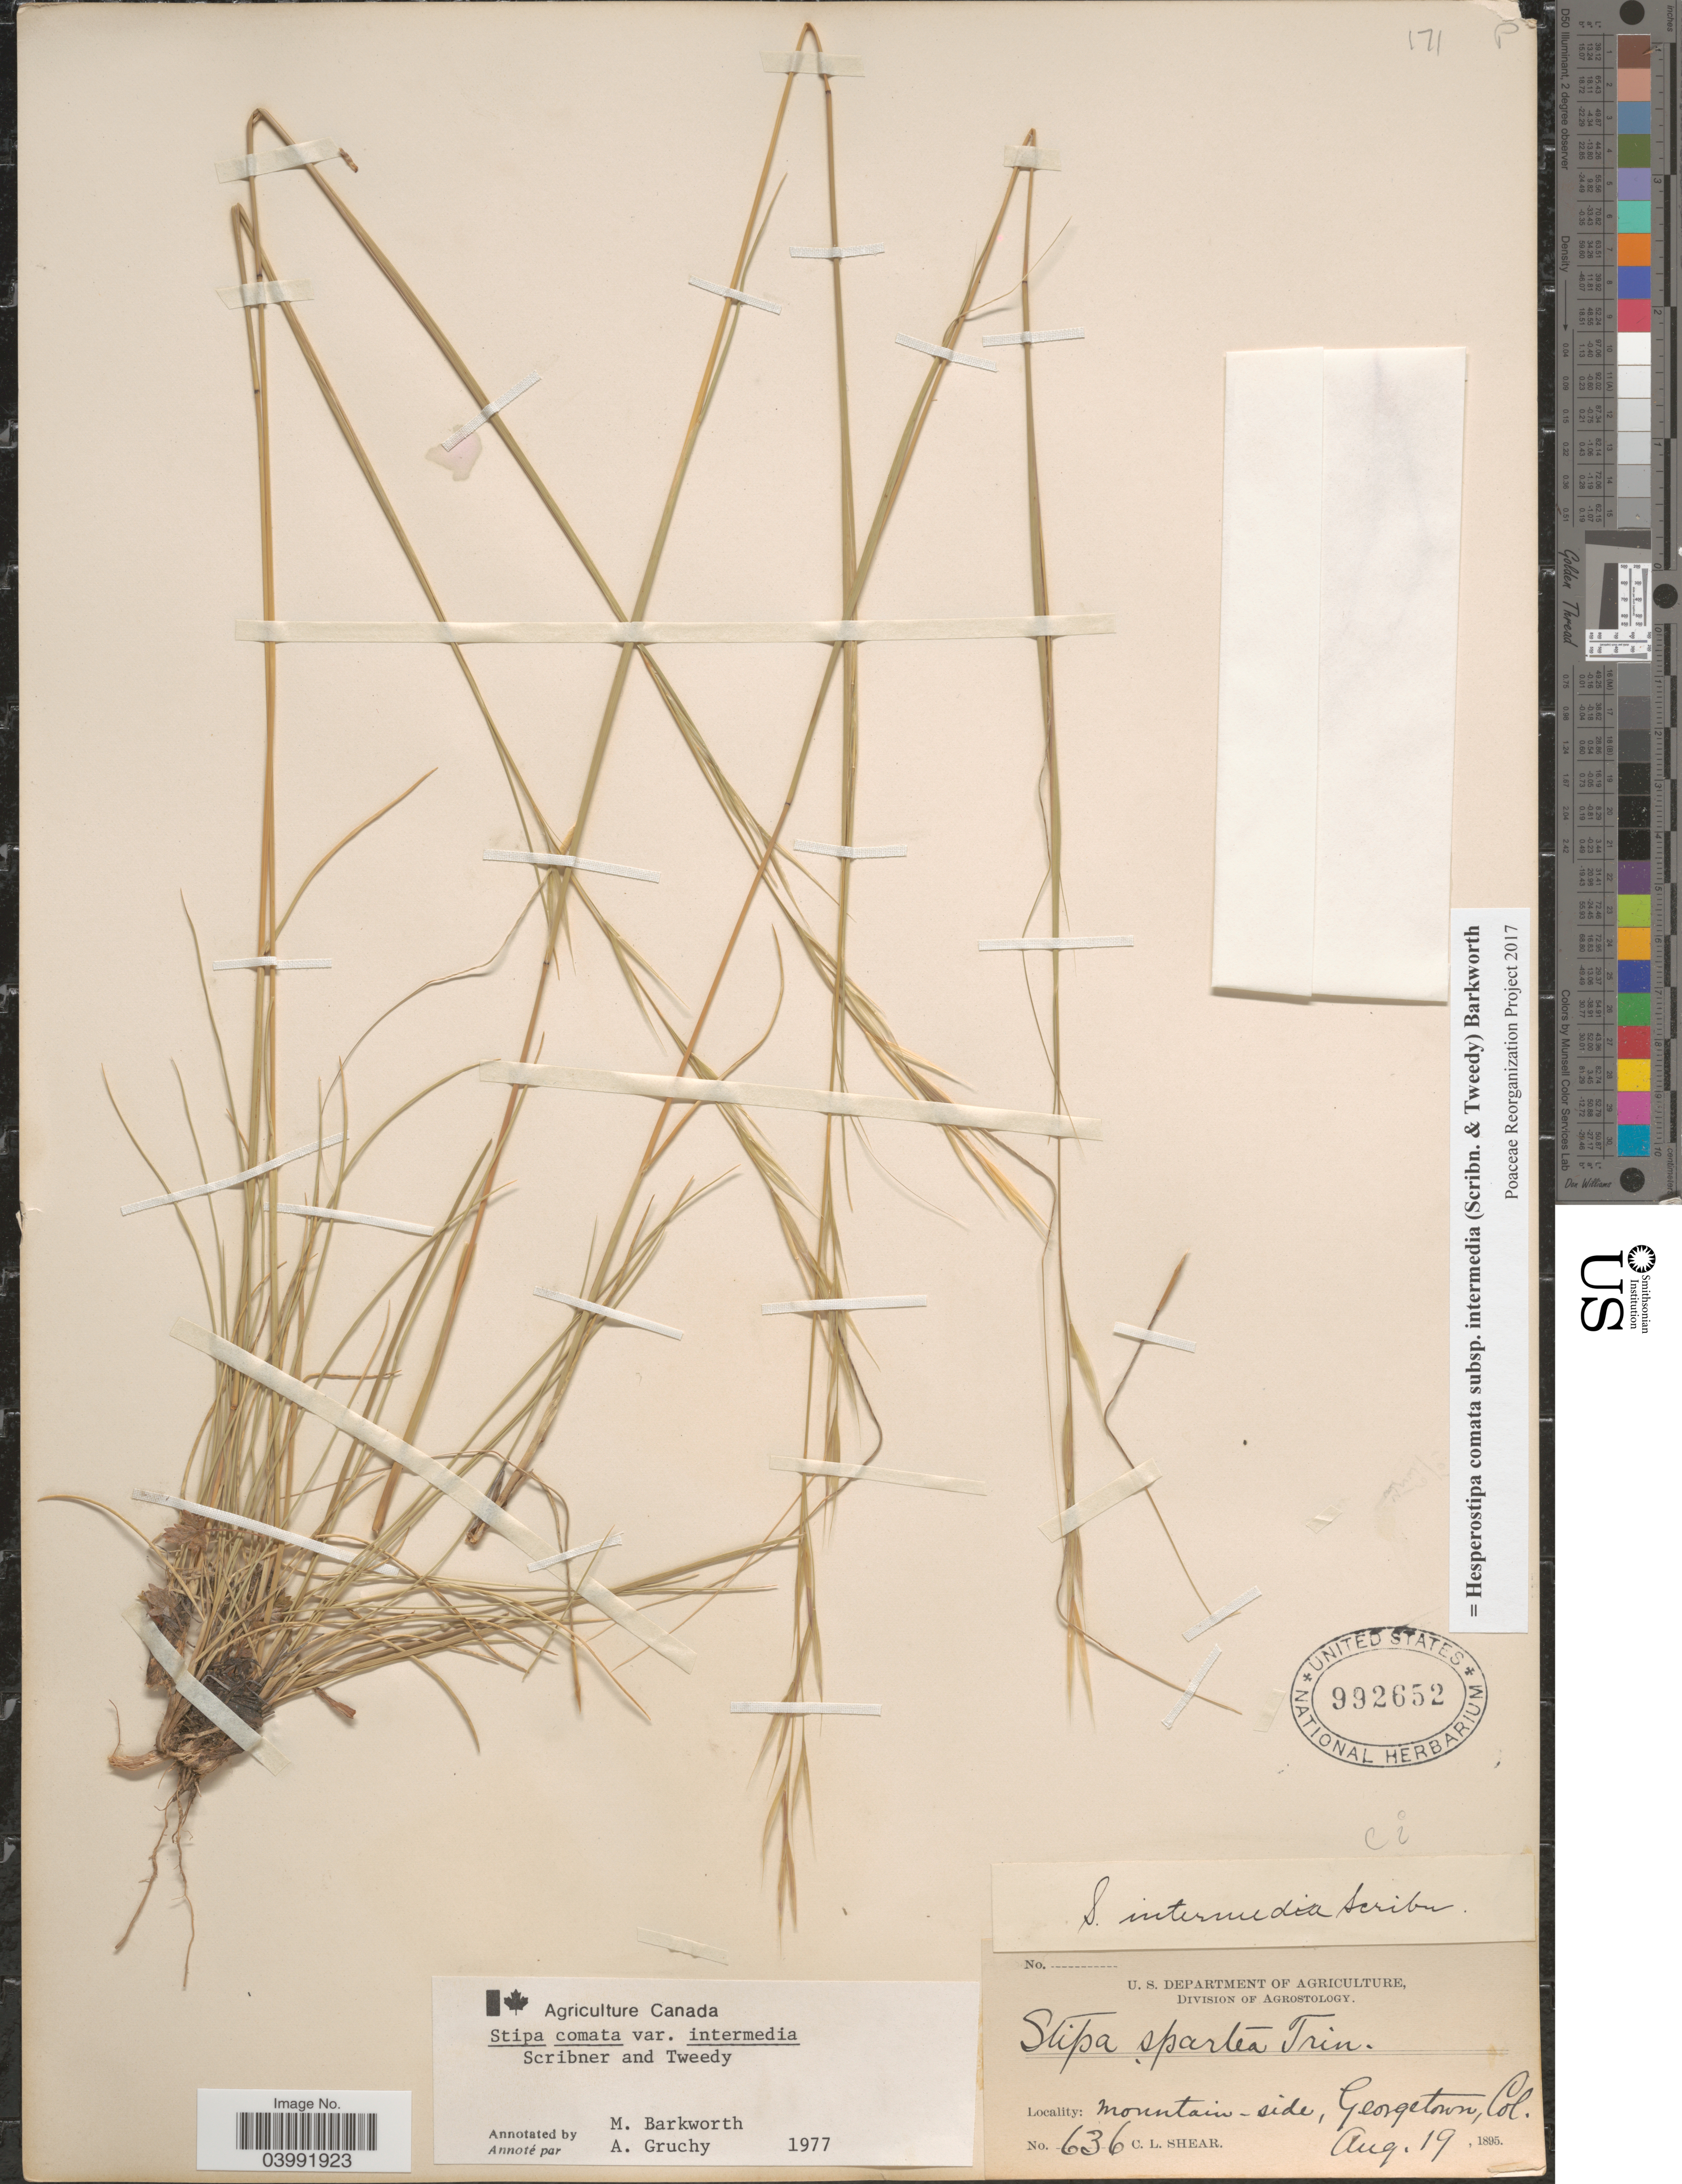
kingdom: Plantae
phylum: Tracheophyta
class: Liliopsida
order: Poales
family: Poaceae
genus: Hesperostipa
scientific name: Hesperostipa comata subsp. intermedia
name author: (Scribn. & Tweedy) Barkworth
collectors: C. L. Shear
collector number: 636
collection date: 1895-08-19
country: United States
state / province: Colorado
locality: Mountain-sede, Georgetown.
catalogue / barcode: US 992652